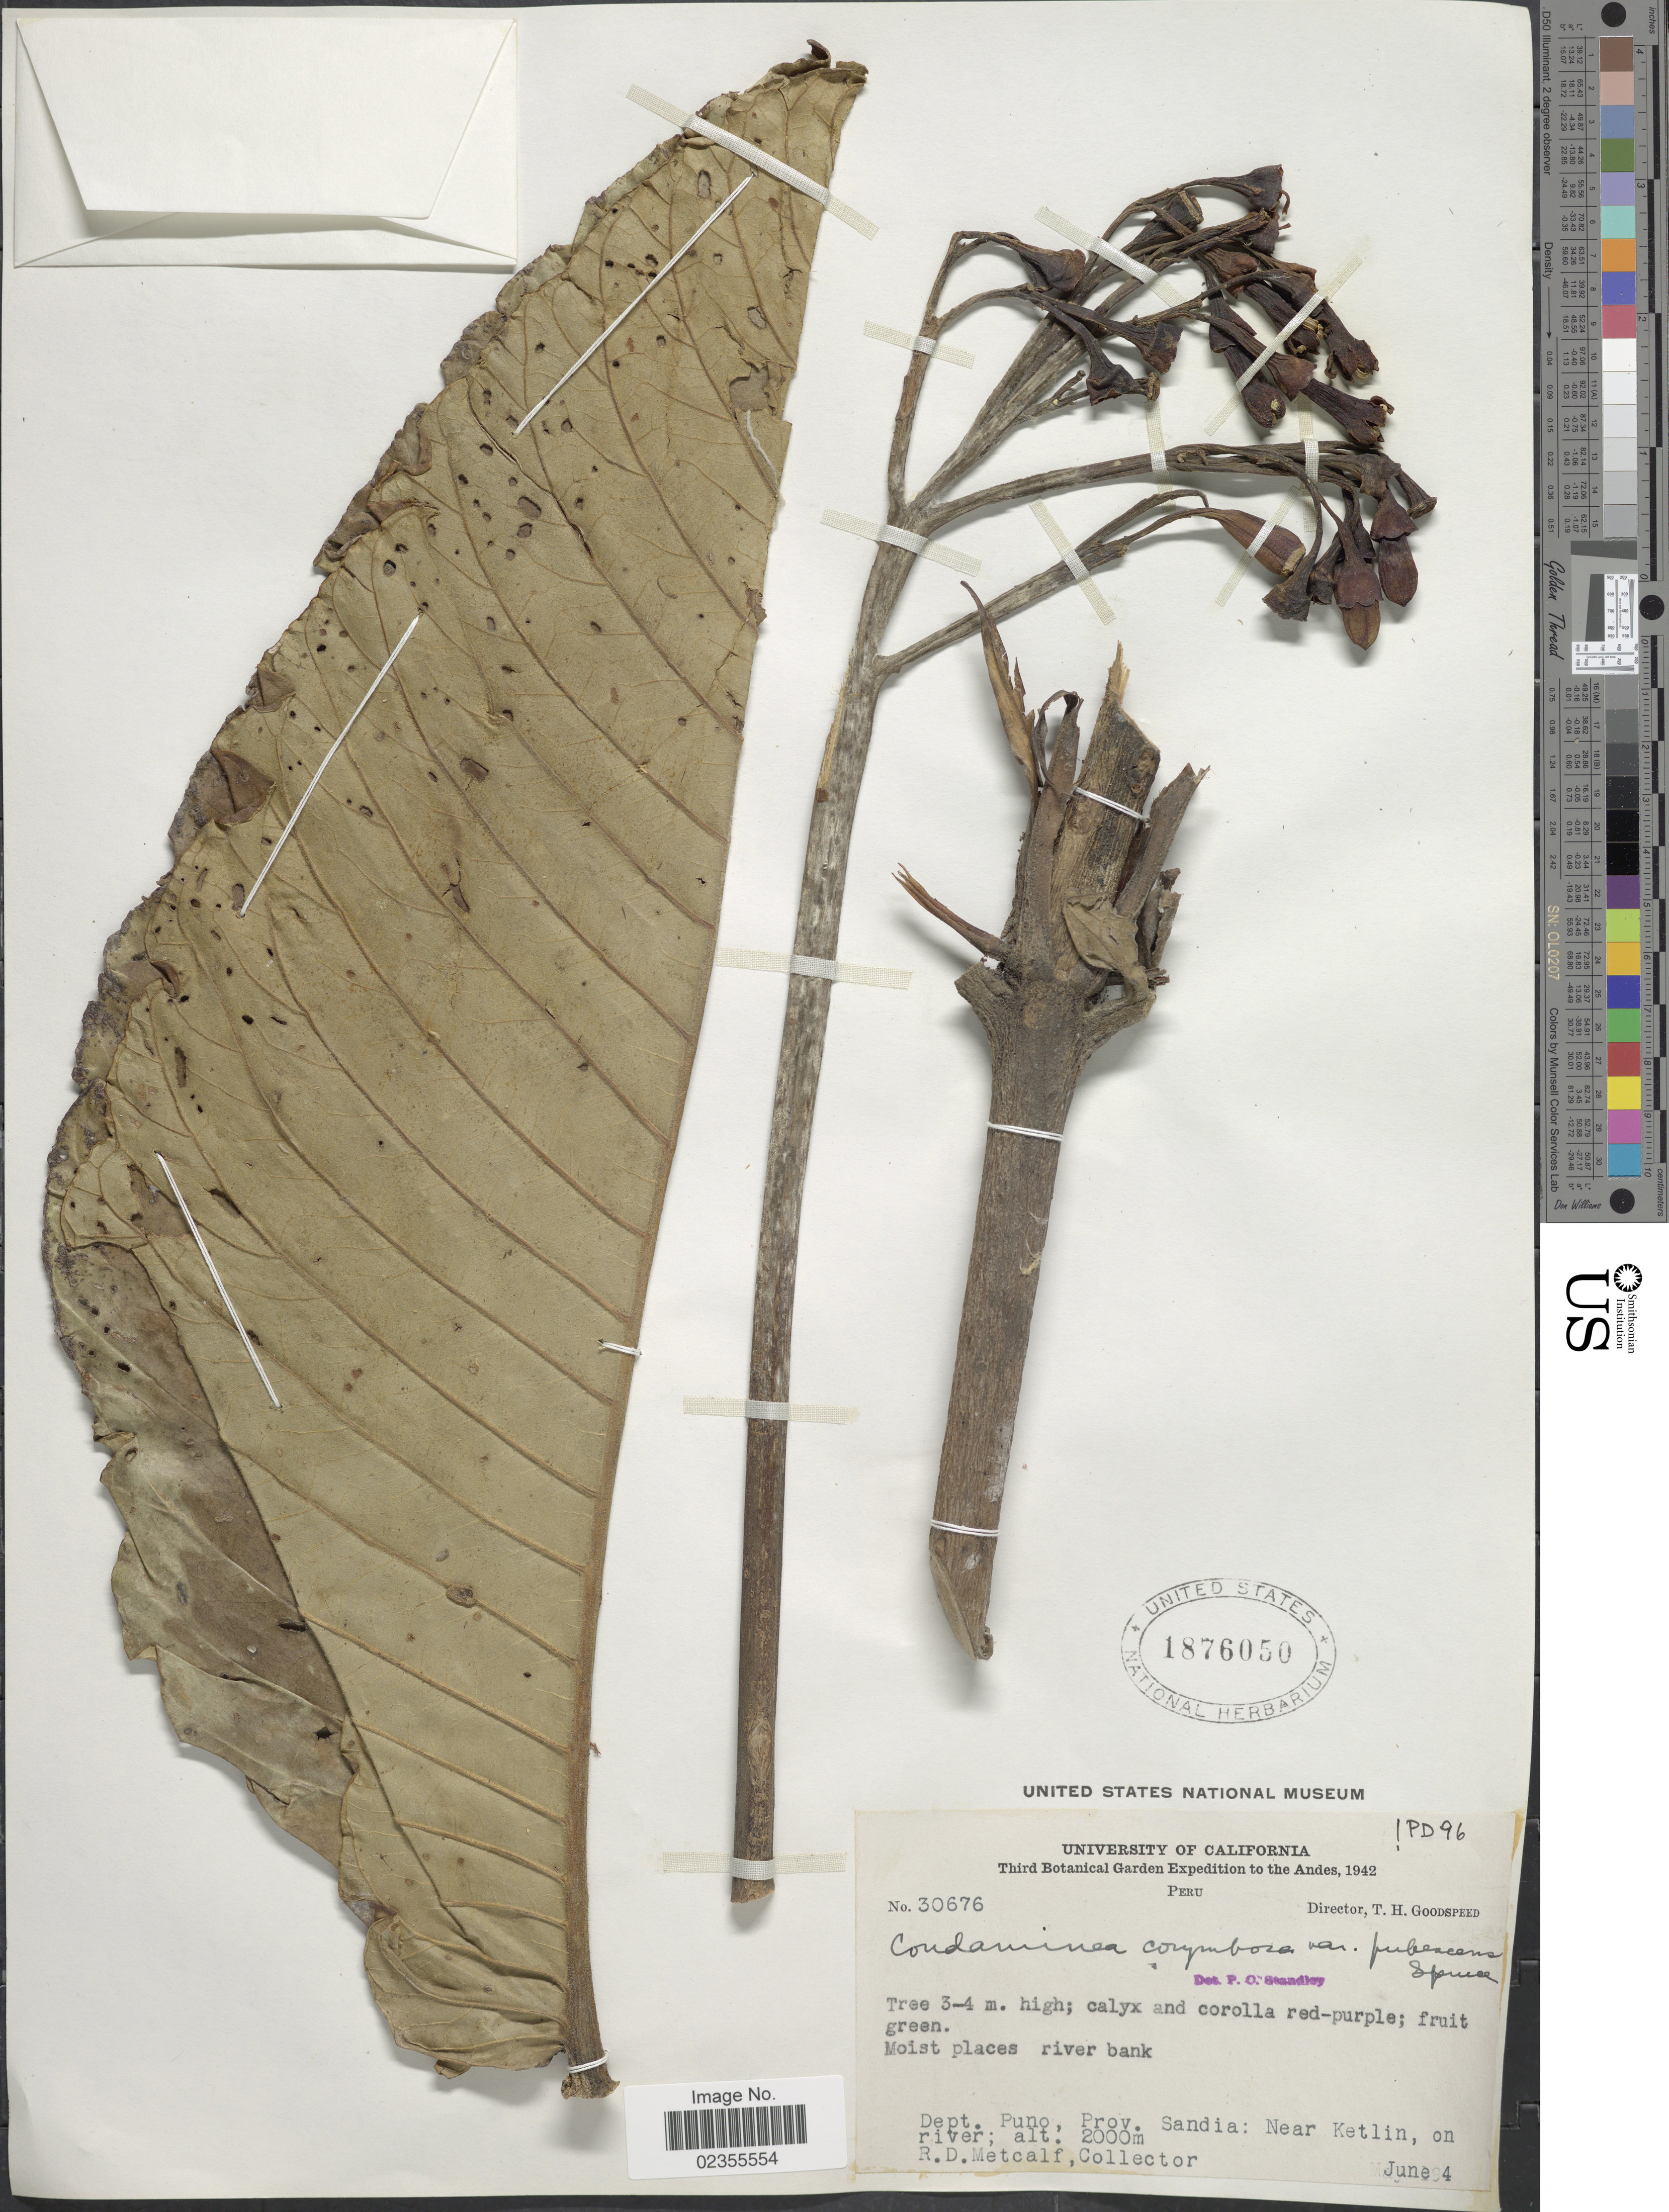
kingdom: Plantae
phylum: Tracheophyta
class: Magnoliopsida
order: Gentianales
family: Rubiaceae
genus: Condaminea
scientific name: Condaminea corymbosa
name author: (Ruiz & Pav.) DC.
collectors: R. D. Metcalf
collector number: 30676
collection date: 1942-06-04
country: Peru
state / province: Puno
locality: Prov. Sandia: Near Ketlin, Andes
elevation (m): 2000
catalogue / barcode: US 1876050